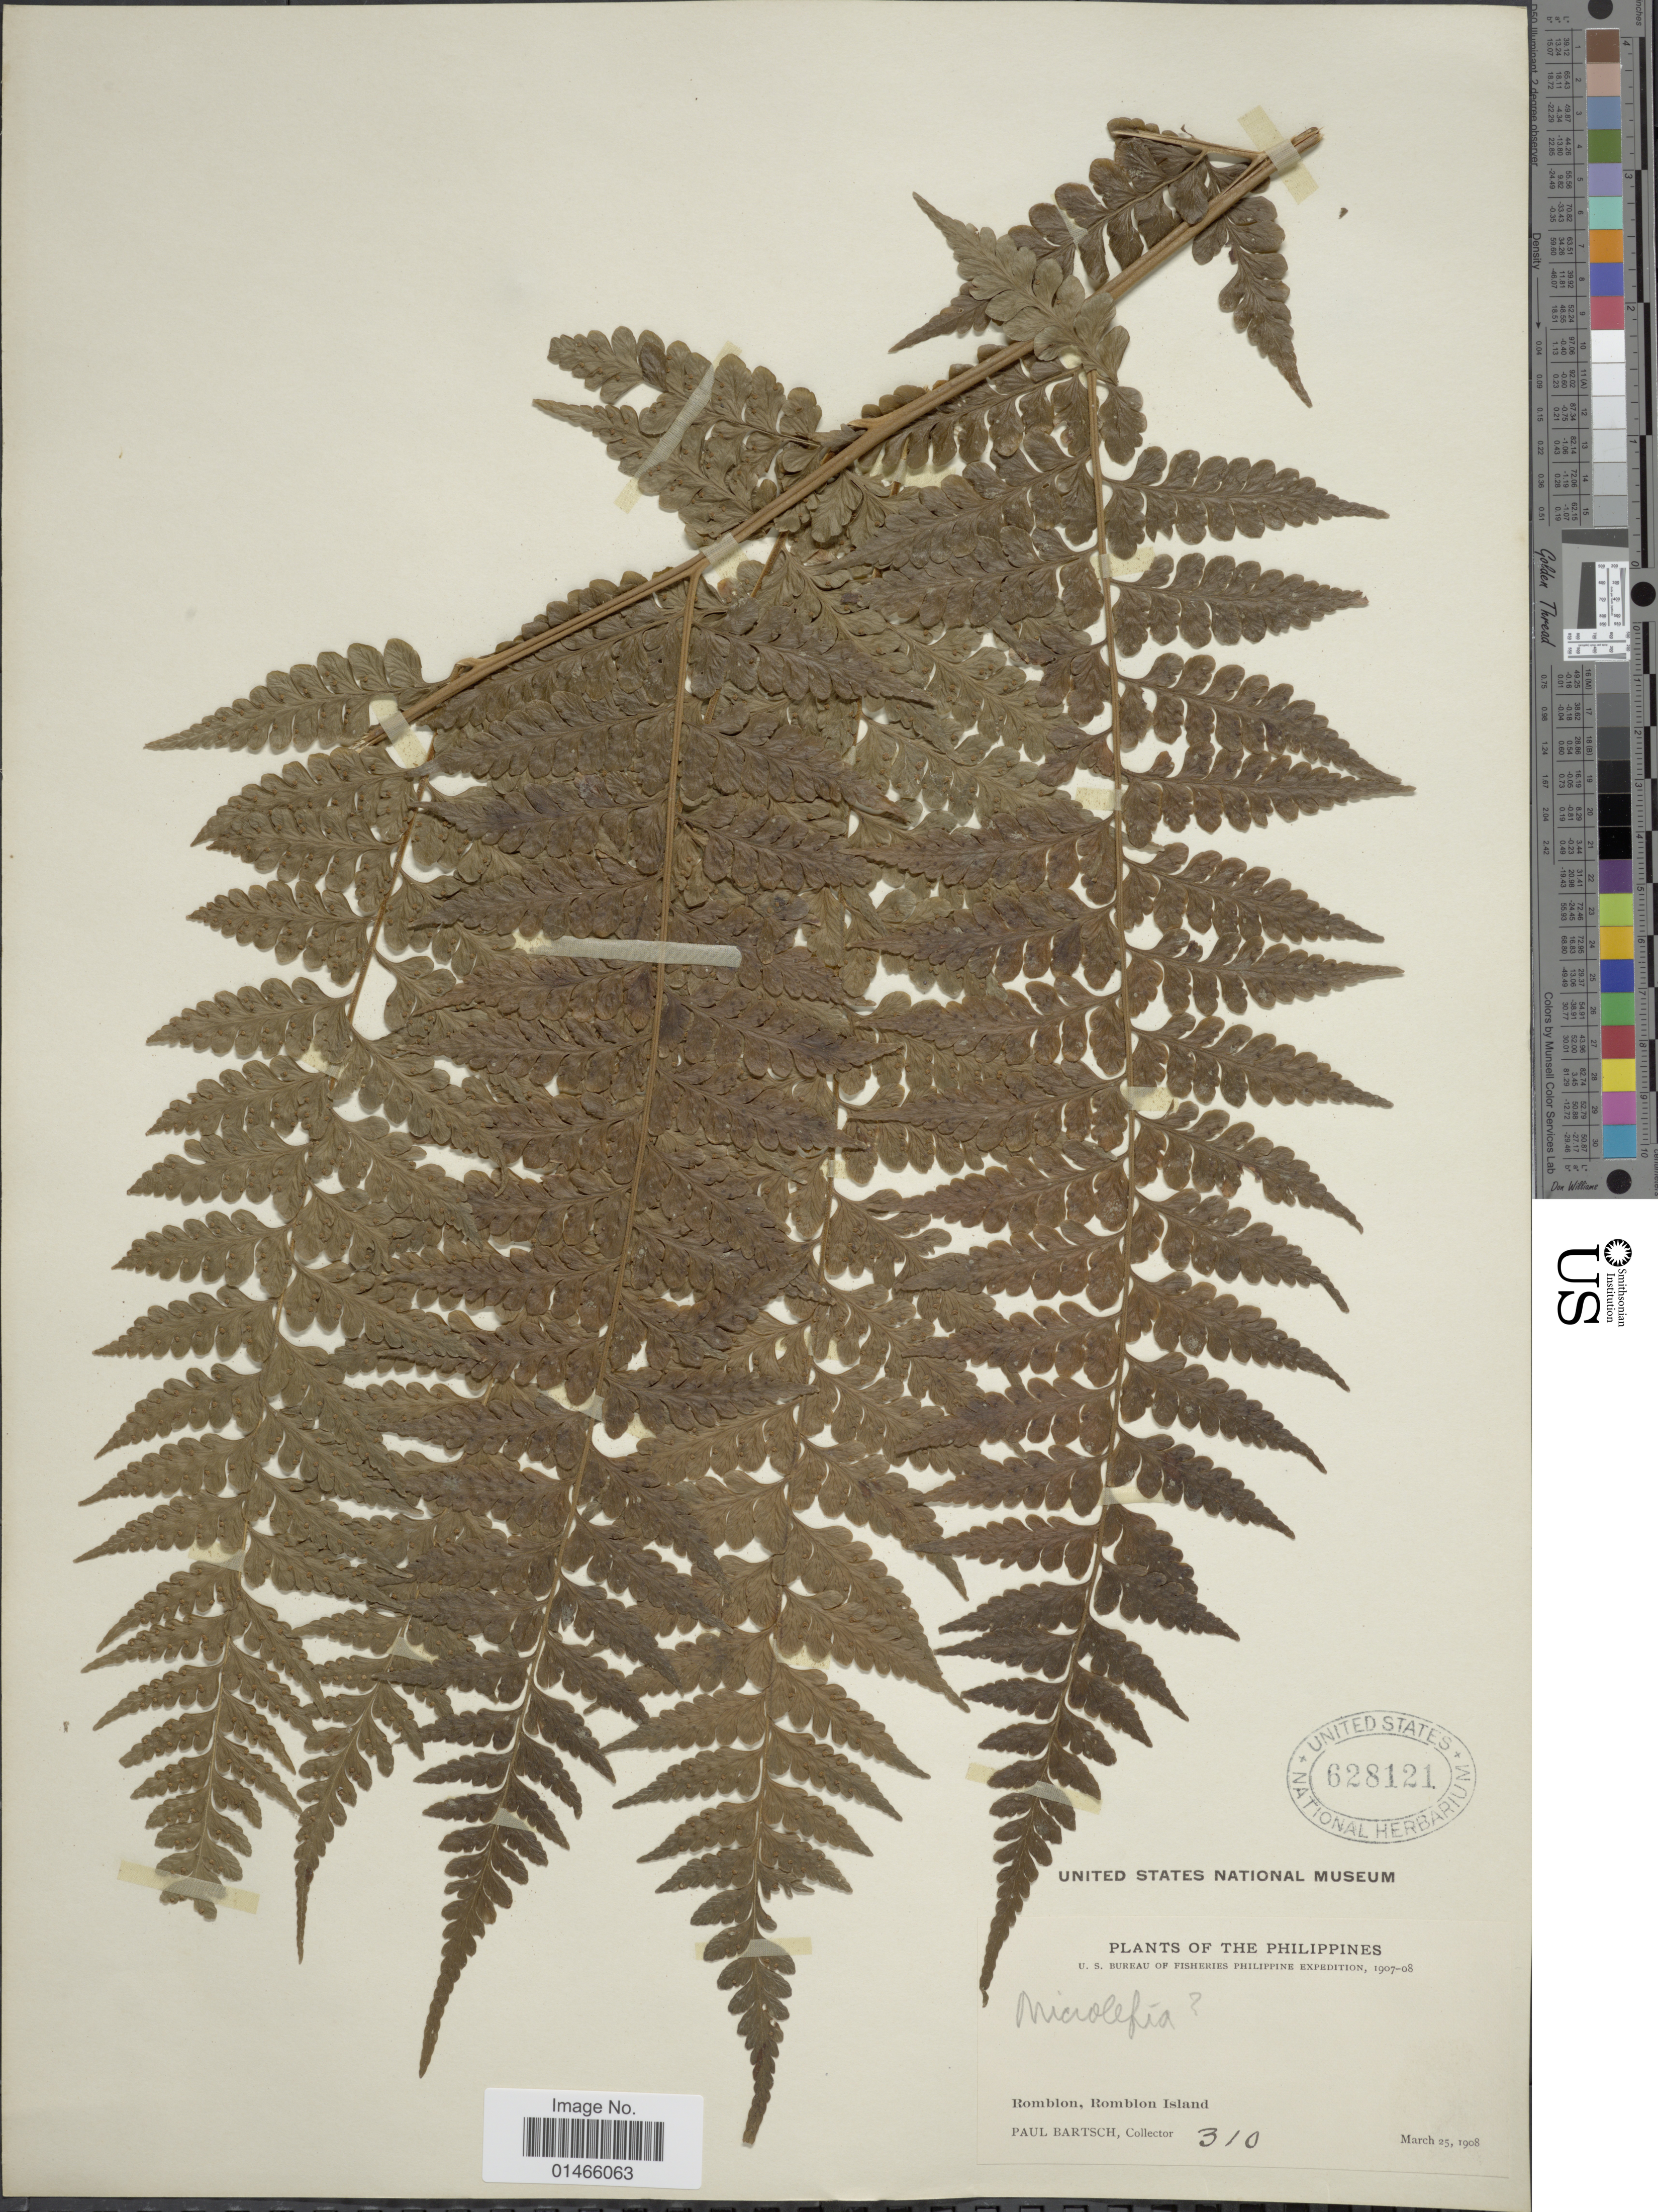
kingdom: Plantae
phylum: Tracheophyta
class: Polypodiopsida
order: Polypodiales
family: Dennstaedtiaceae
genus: Microlepia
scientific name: Microlepia speluncae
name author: (L.) T. Moore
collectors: P. Bartsch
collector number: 310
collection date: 1908-03-25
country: Philippines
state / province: Mimaropa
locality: Romblon, Romblin Island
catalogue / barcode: US 628121